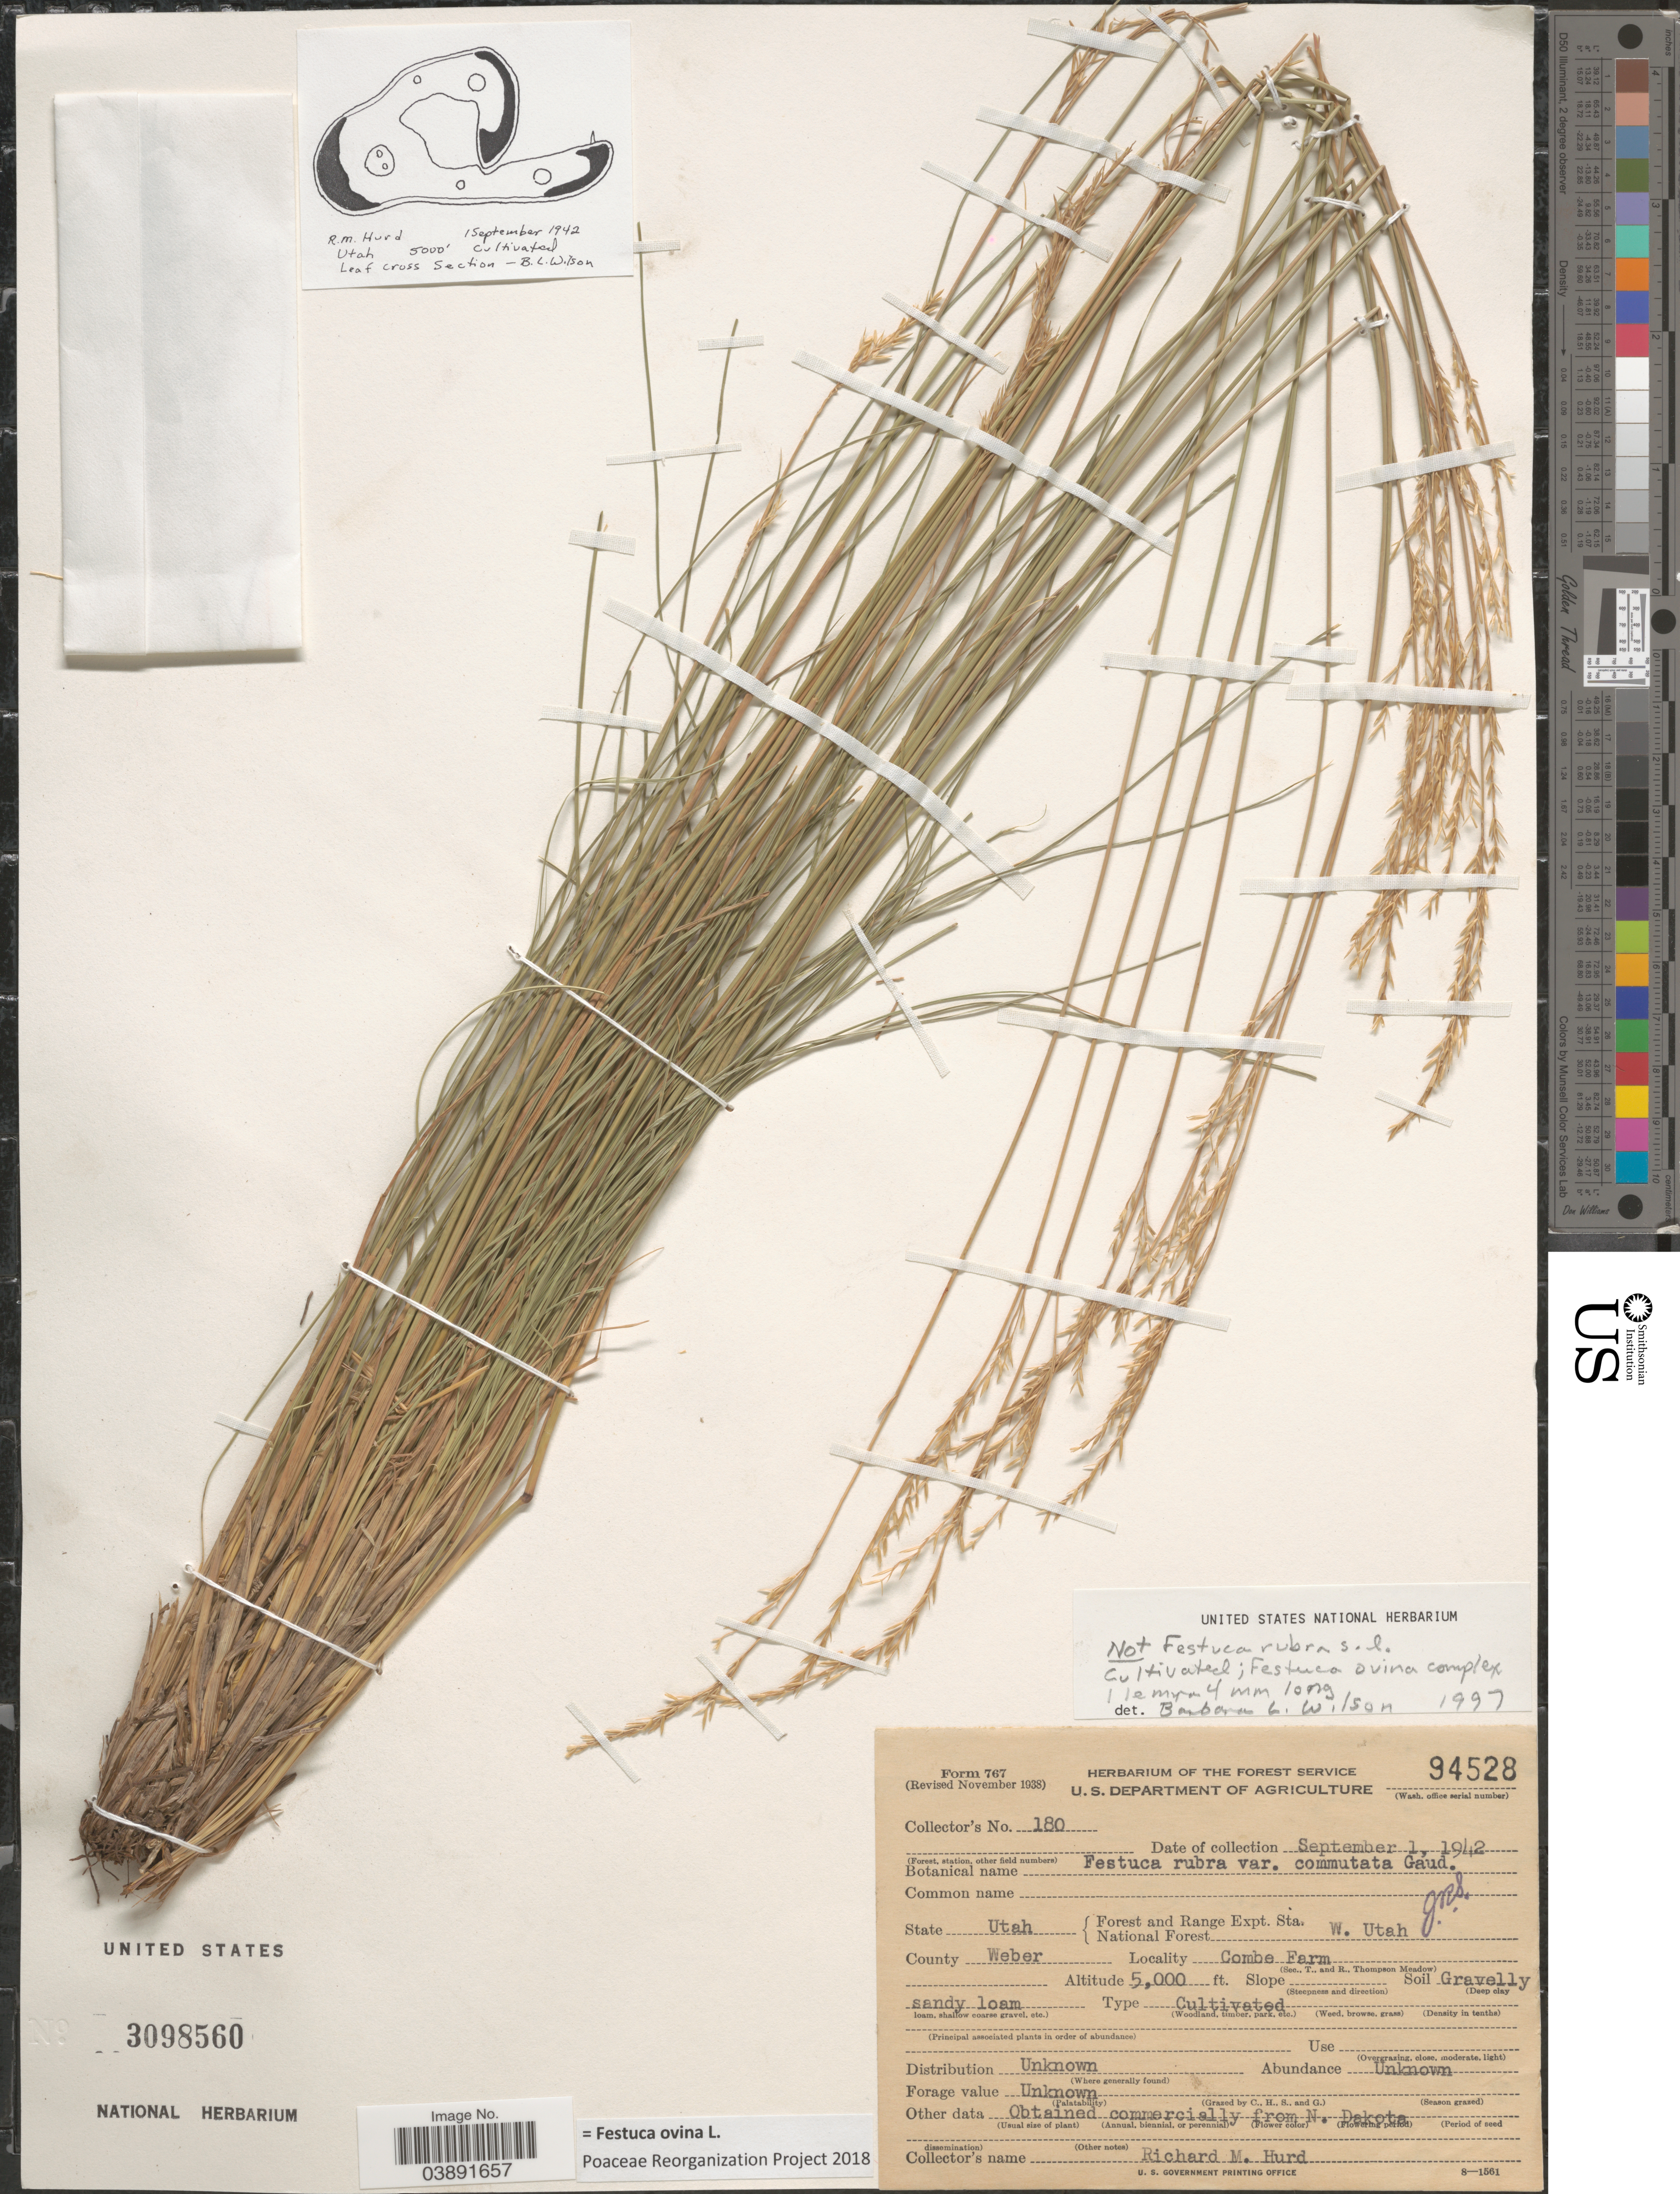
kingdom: Plantae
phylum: Tracheophyta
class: Liliopsida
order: Poales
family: Poaceae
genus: Festuca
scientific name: Festuca ovina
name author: L.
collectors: R. Hurd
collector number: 180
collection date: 1942-09-01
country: United States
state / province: Utah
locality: Forest and Range Expt. Sta. National Forest W. Utah. County Weber. Combe Farm.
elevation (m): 1524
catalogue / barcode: US 3098560